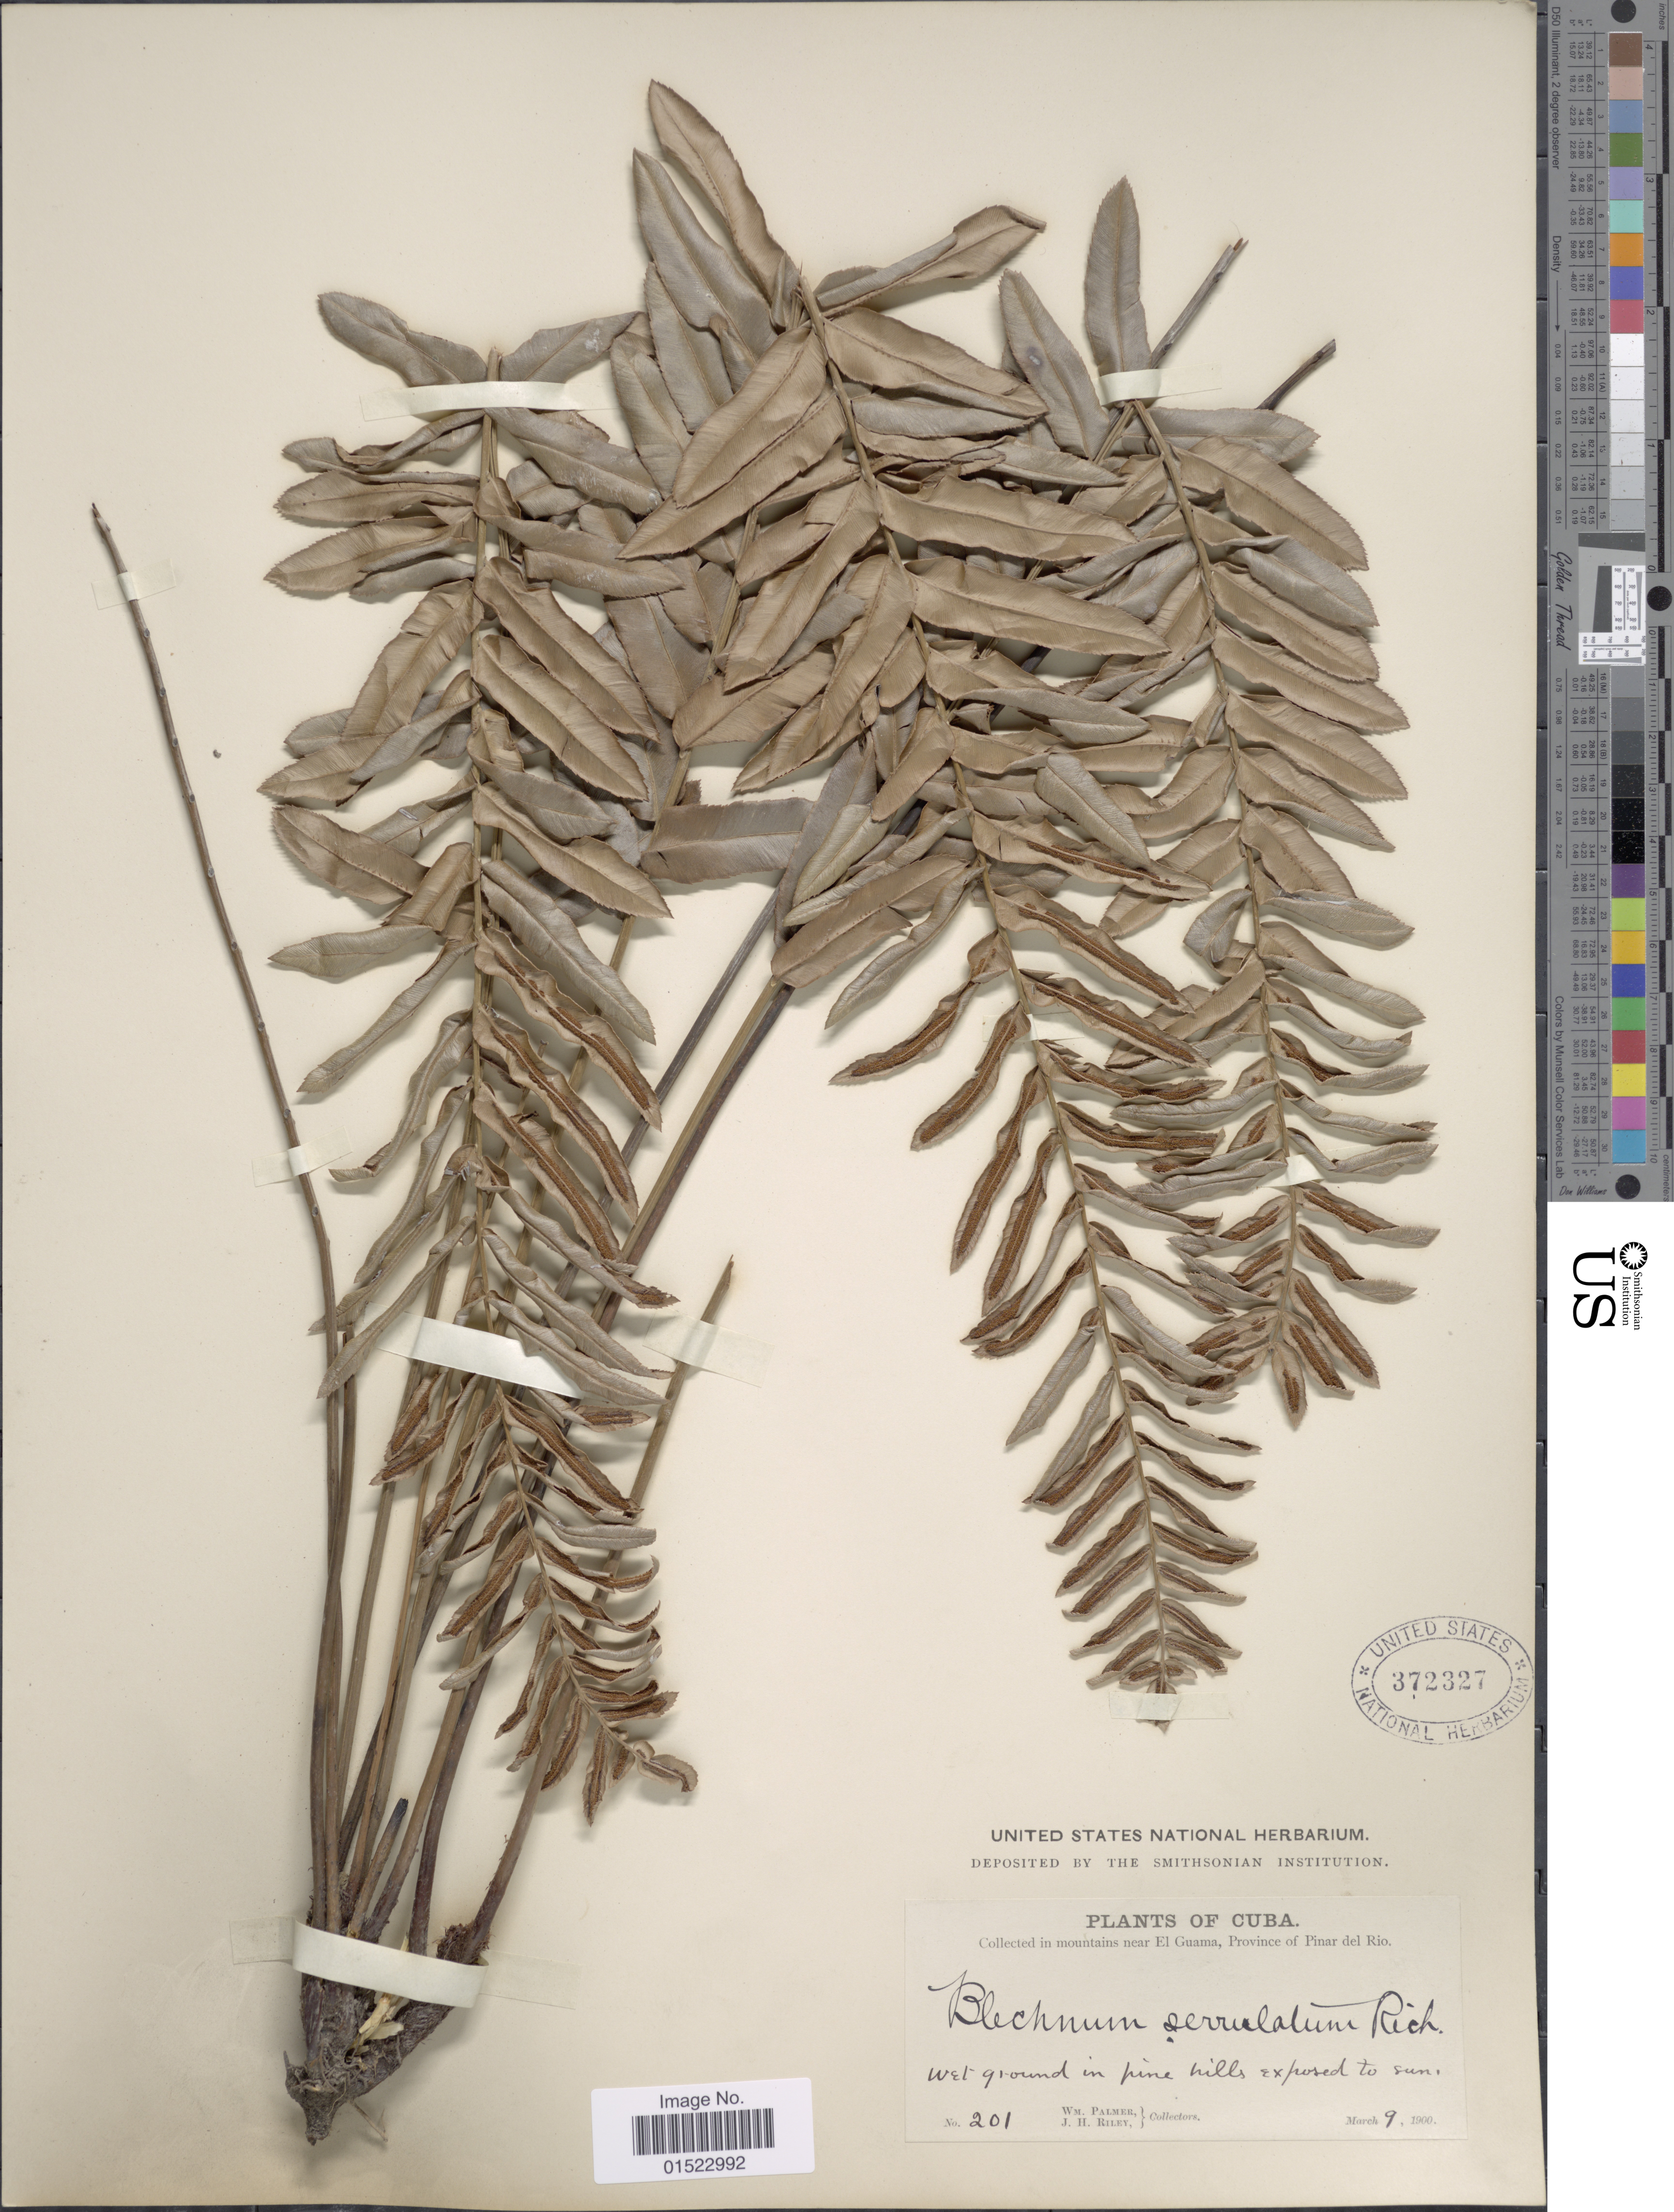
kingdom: Plantae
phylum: Tracheophyta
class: Polypodiopsida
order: Polypodiales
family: Blechnaceae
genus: Telmatoblechnum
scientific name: Telmatoblechnum serrulatum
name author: (Rich.) Perrie et al.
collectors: W. Palmer & J. H. Riley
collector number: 201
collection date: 1900-03-09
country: Cuba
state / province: Pinar del Río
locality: In Mountains near El Guama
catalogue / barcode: US 372327